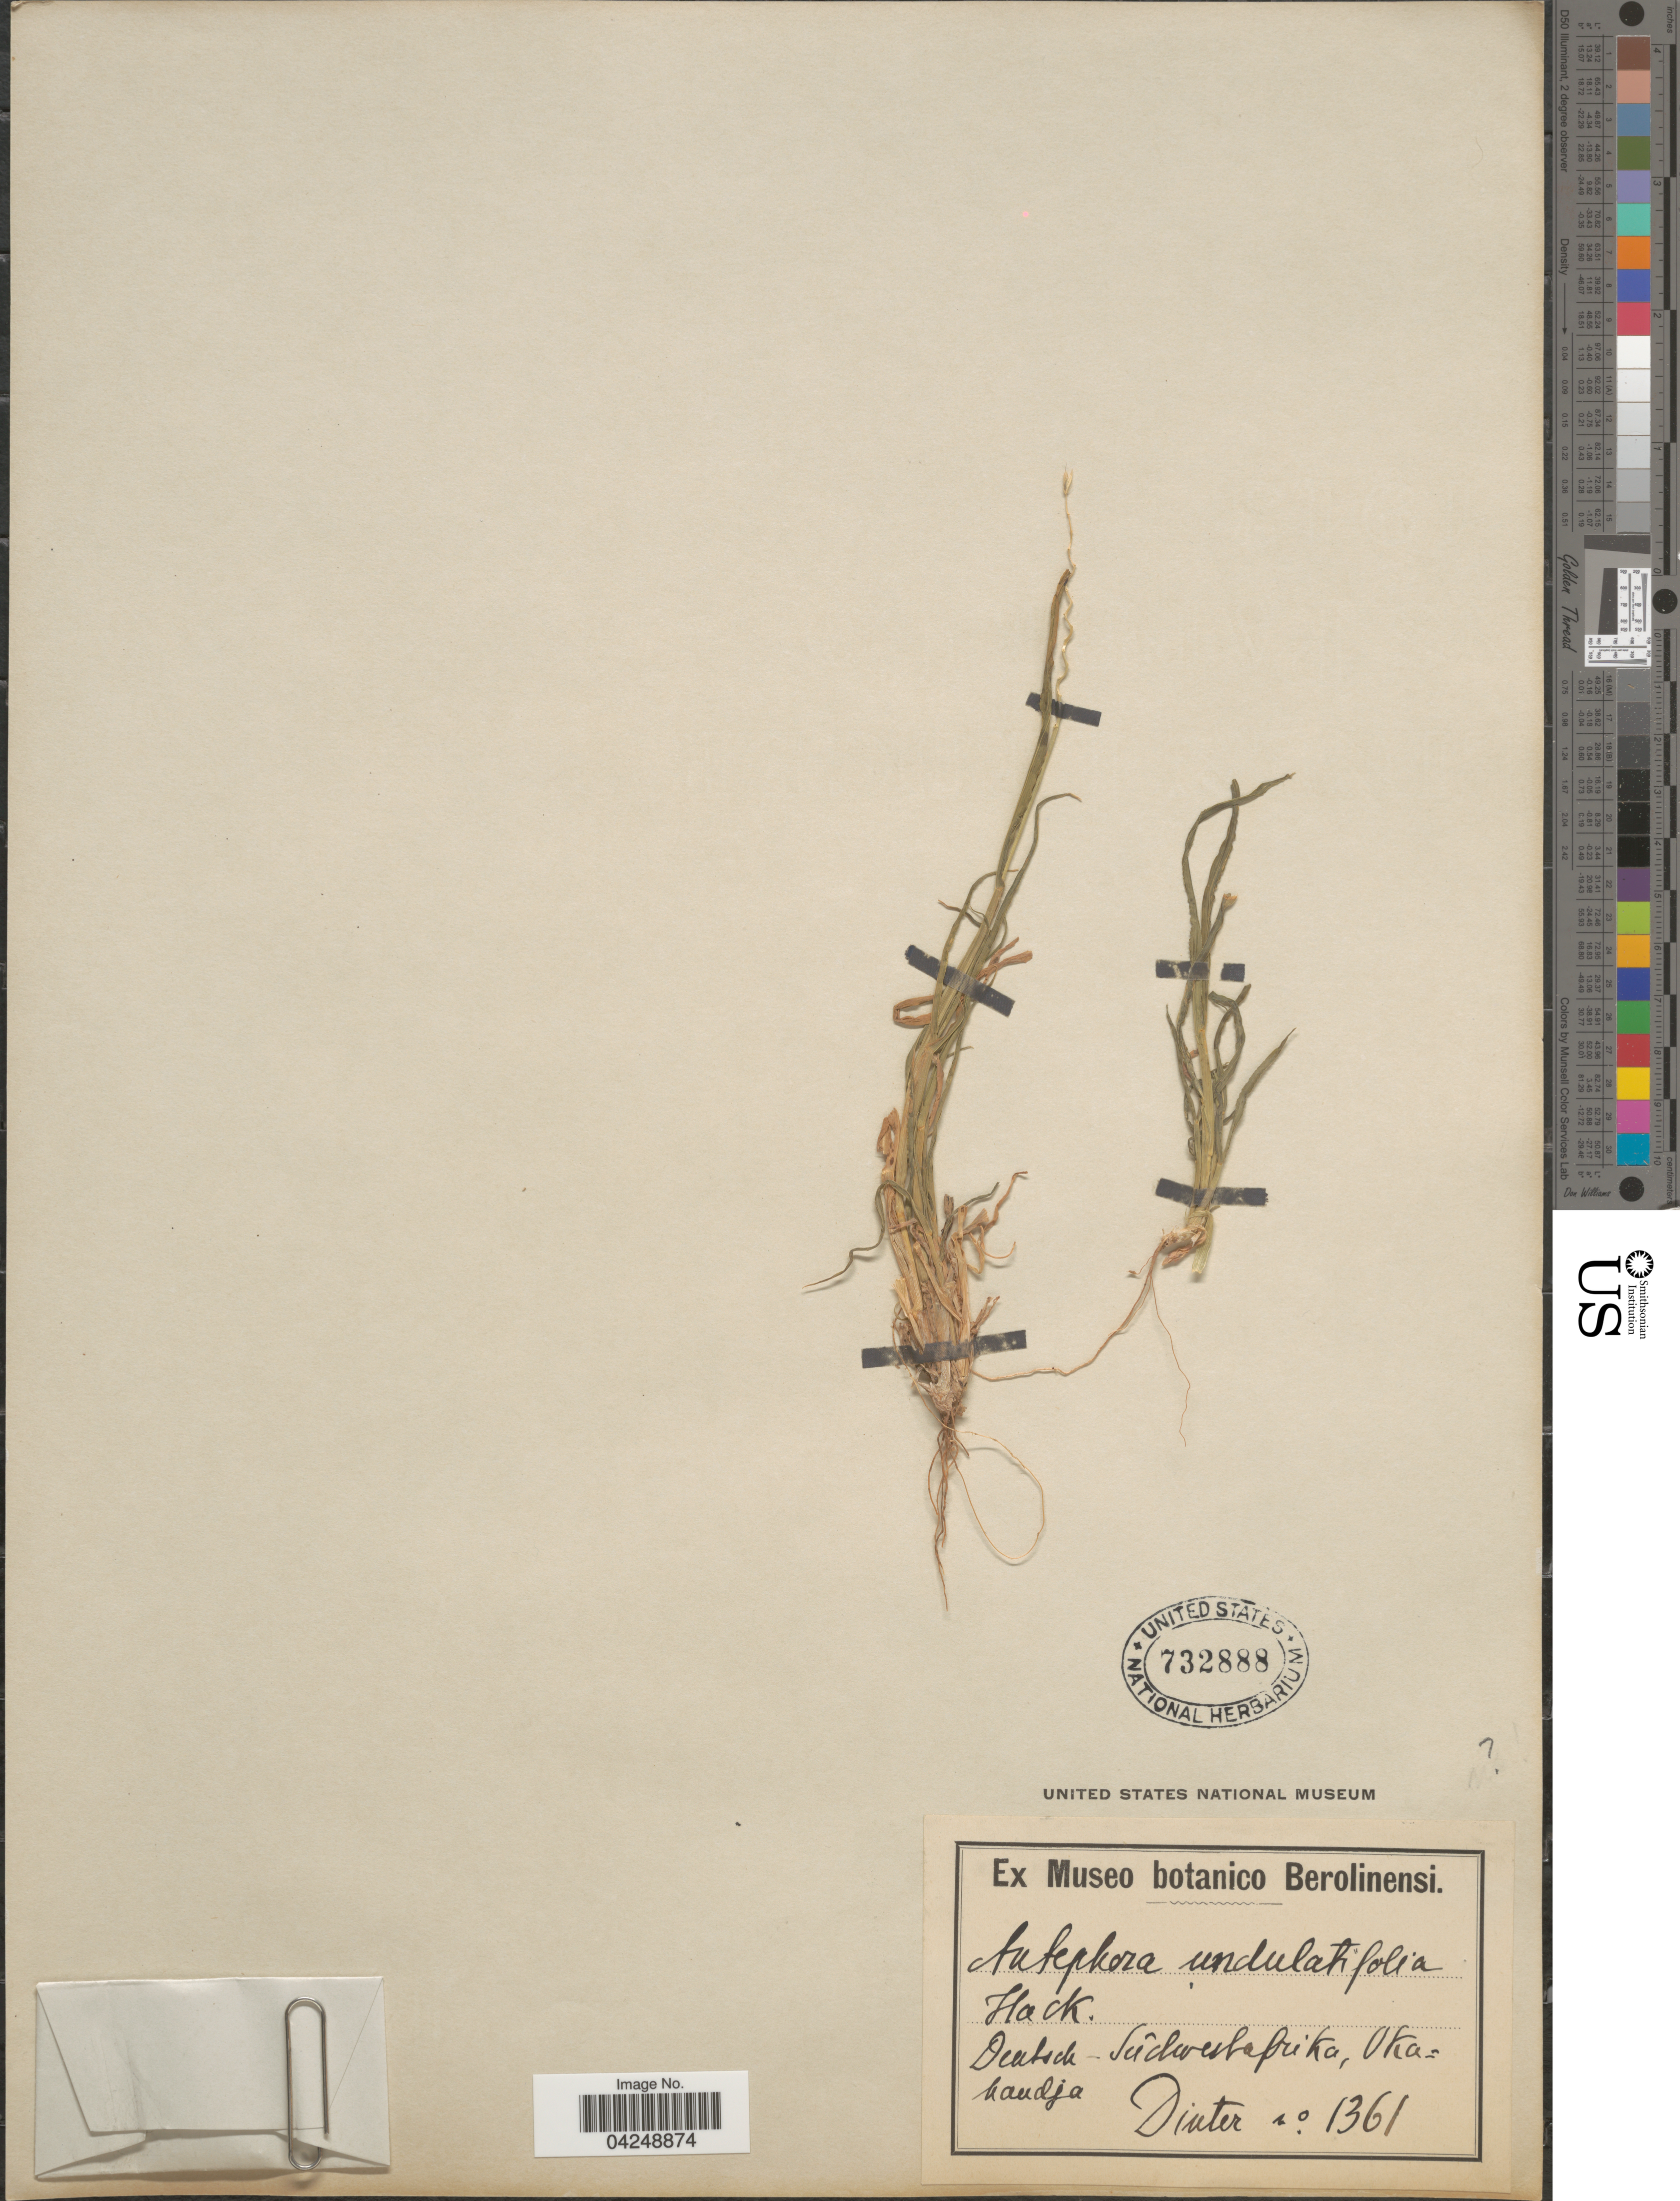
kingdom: Plantae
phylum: Tracheophyta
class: Liliopsida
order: Poales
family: Poaceae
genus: Anthephora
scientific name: Anthephora schinzii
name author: Hack. in Schinz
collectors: Dinter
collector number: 1361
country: Namibia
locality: Deutsch - Südwestafrika, Okahandja.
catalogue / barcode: US 732888